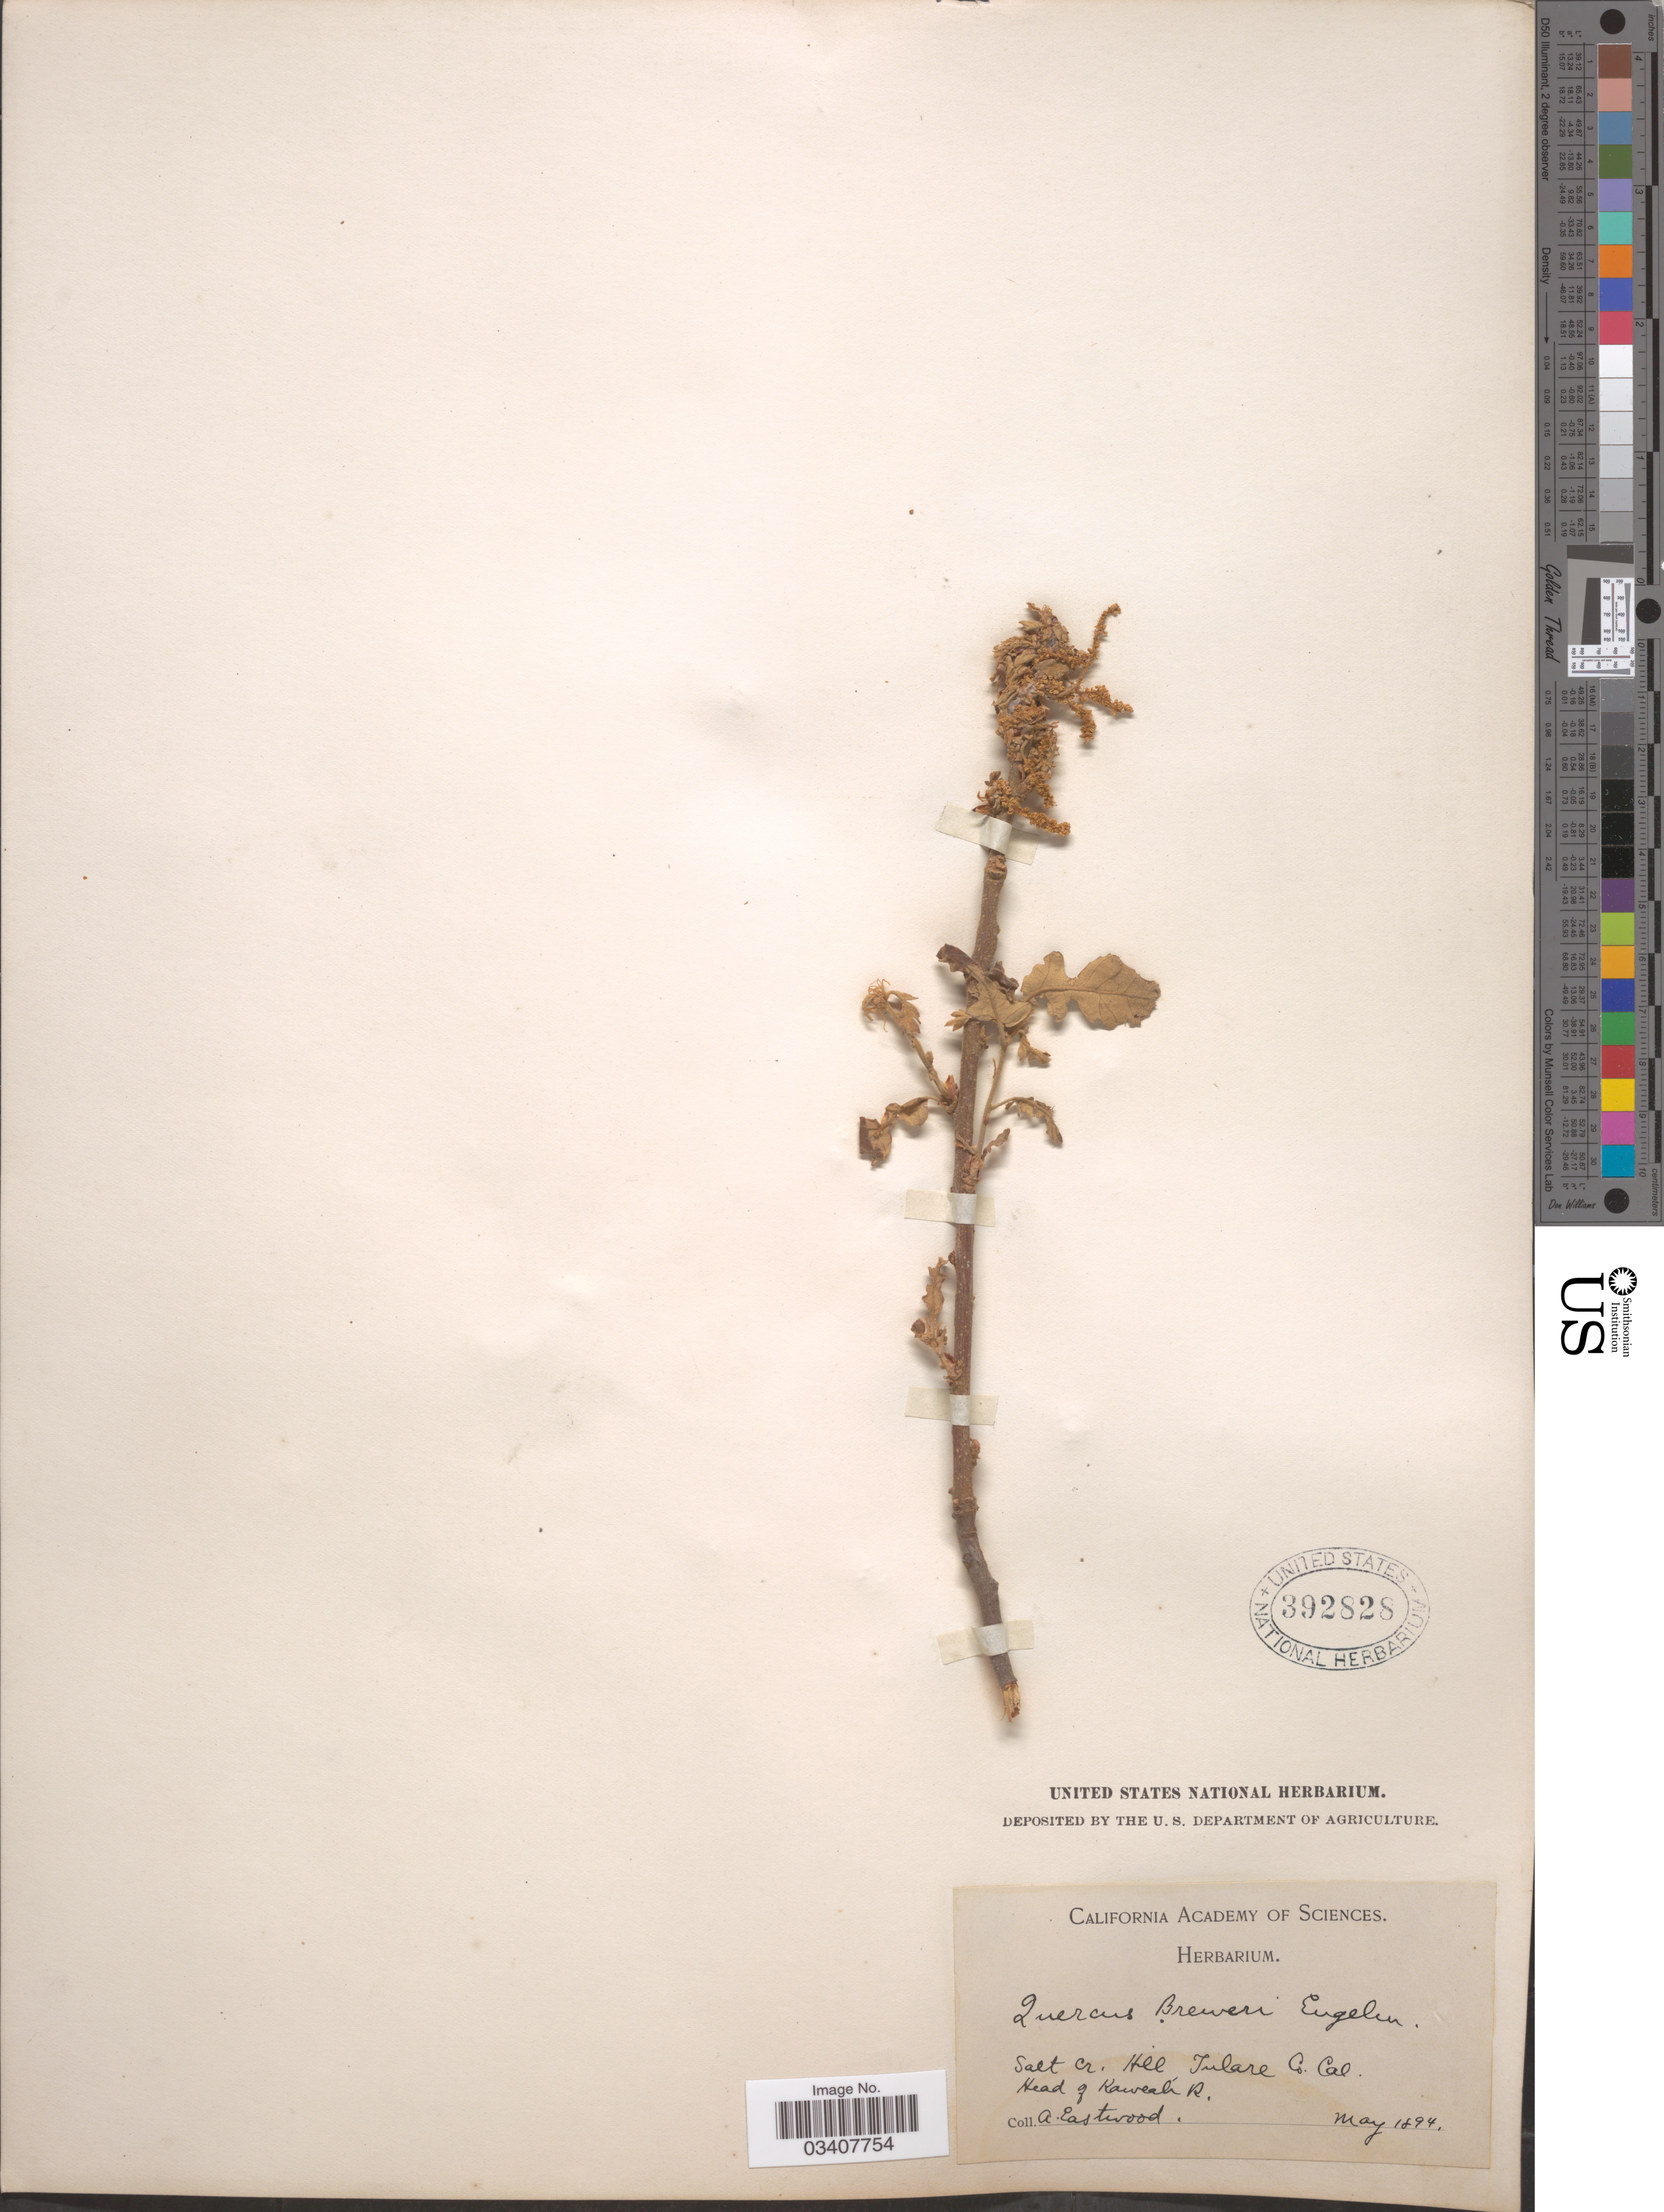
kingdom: Plantae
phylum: Tracheophyta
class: Magnoliopsida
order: Fagales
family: Fagaceae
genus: Quercus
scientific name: Quercus oerstediana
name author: R. Br.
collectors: A. Eastwood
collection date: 1894-05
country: United States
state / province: California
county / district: Tulare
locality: Salt Cr. Hill, Tulare Co. Head of Kaweah R.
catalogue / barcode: US 392828